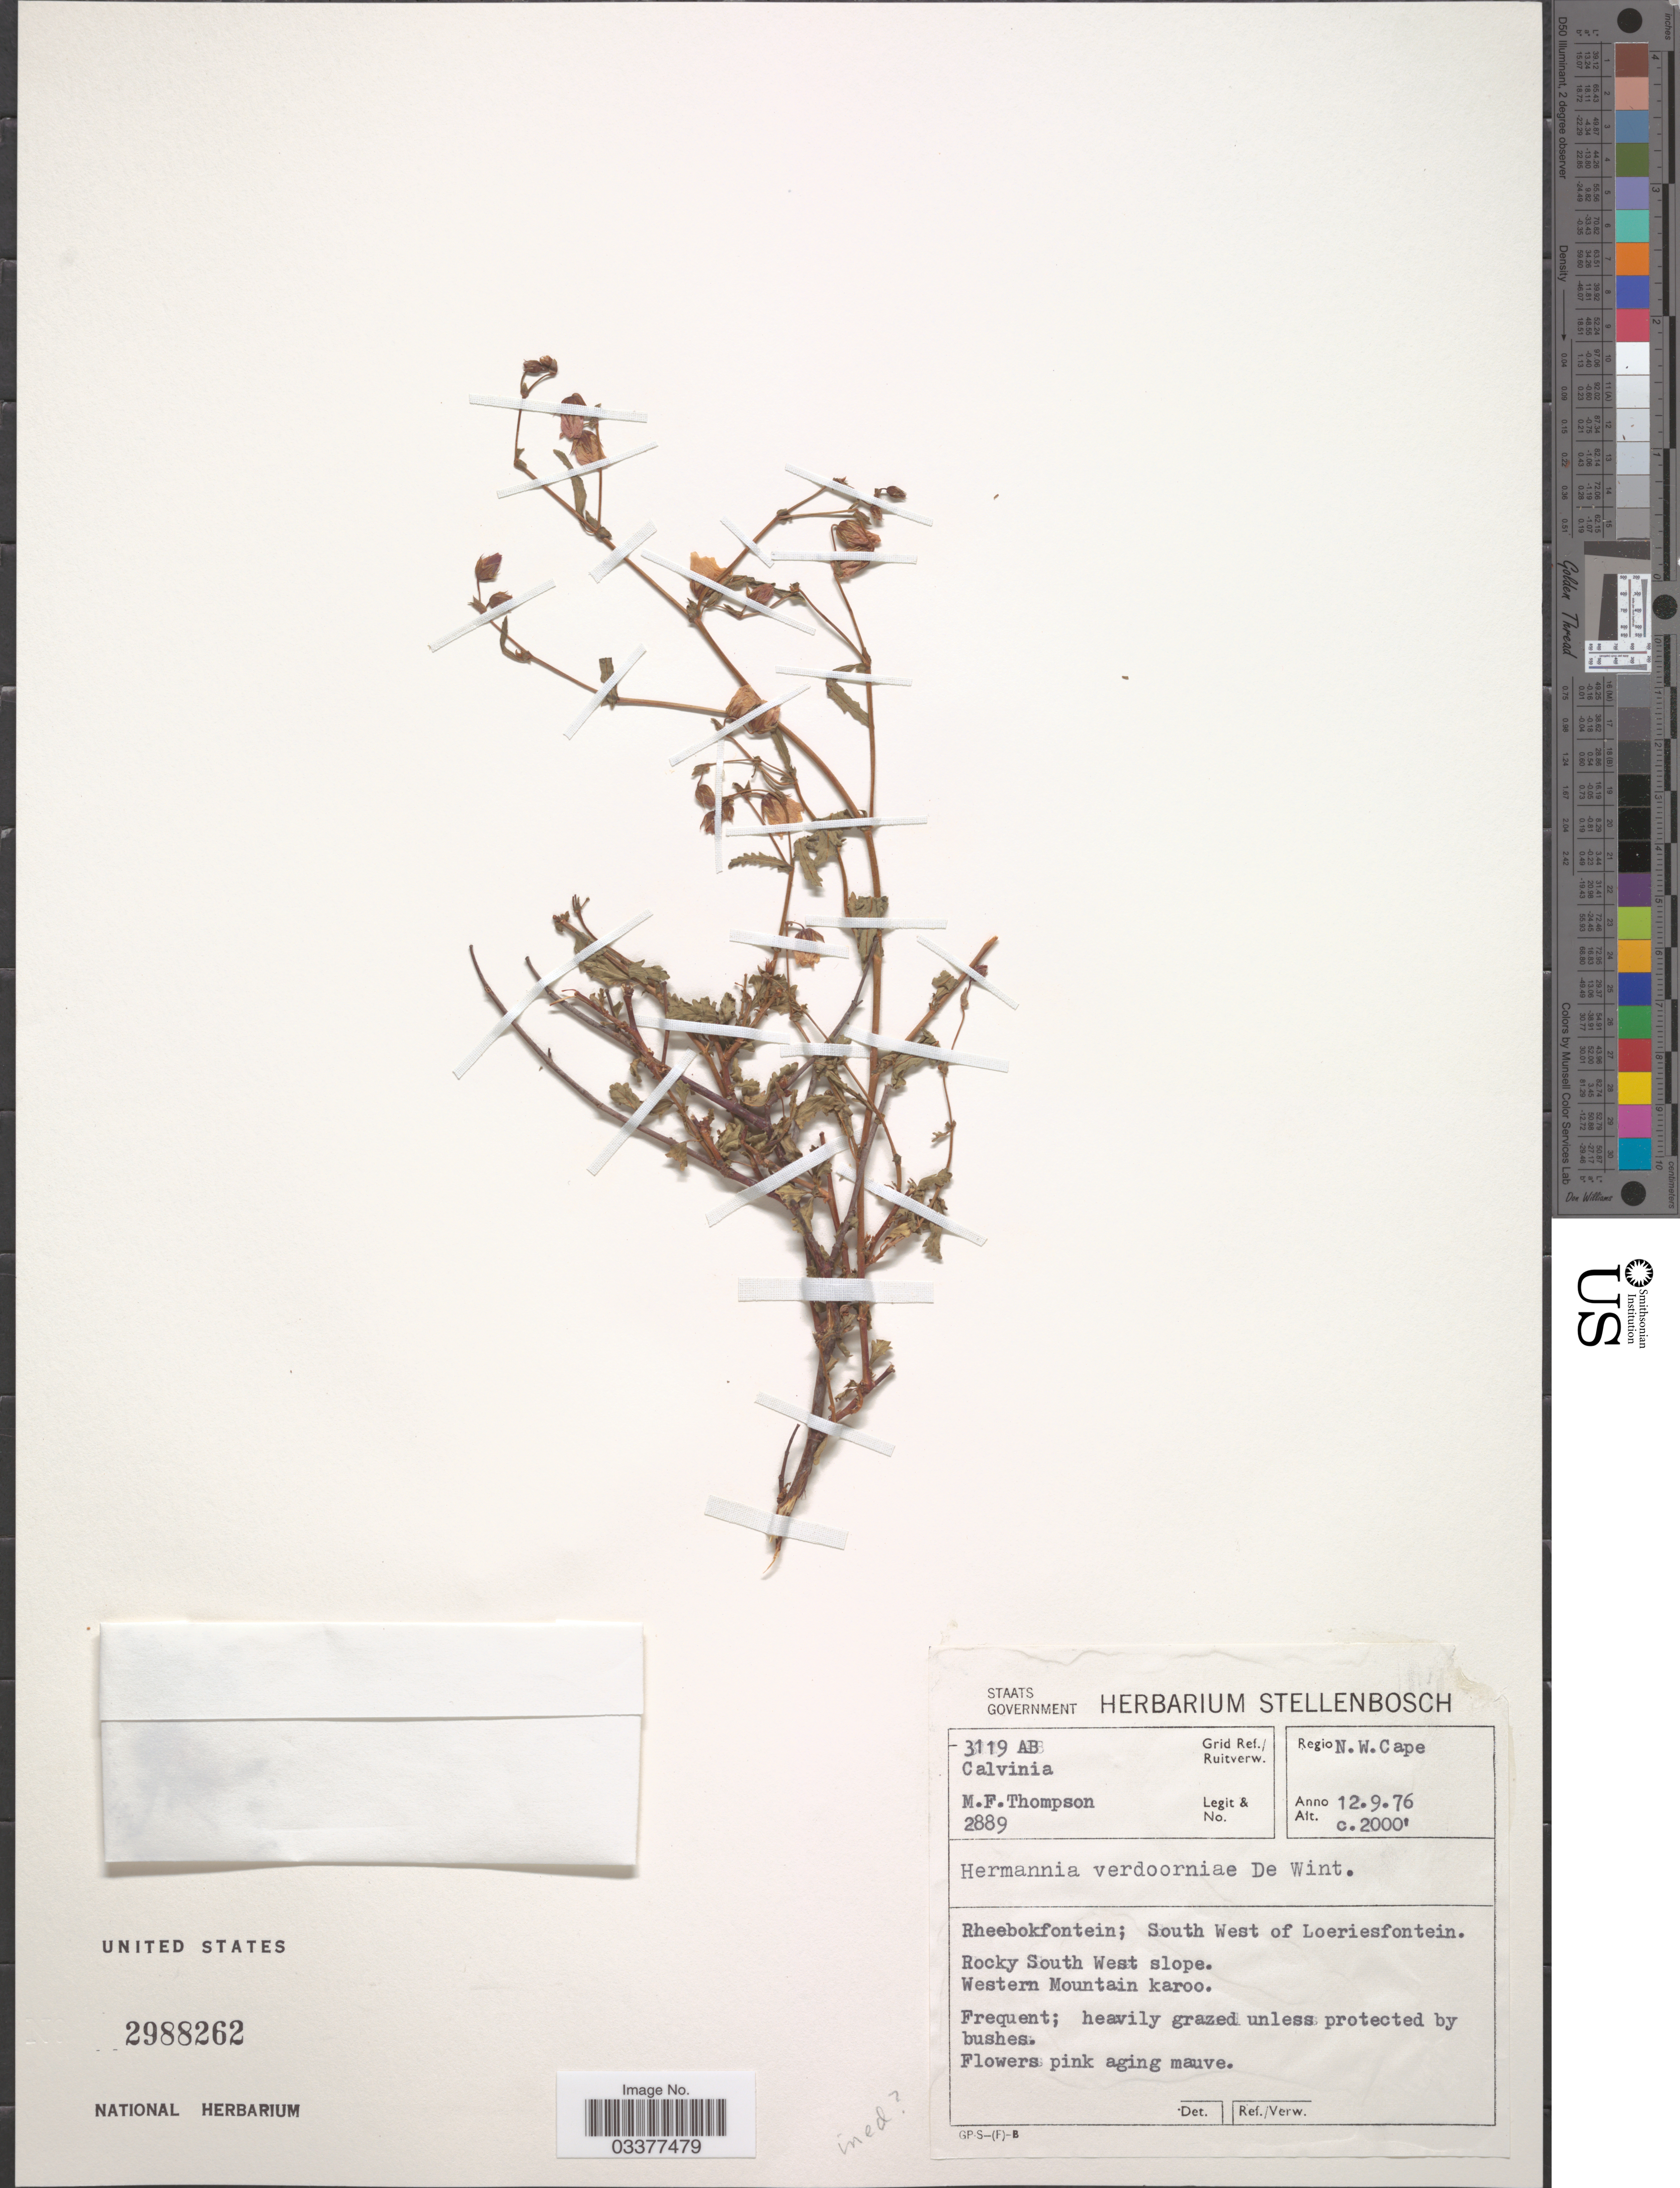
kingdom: Plantae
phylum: Tracheophyta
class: Magnoliopsida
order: Malvales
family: Malvaceae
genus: Hermannia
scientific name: Hermannia verdoorniae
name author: De Winter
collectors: M. F. Thompson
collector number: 2889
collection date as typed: Transcribed d/m/y: 12/9/76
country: South Africa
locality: Regio N. W. Cape. Grid Ref./Ruitverw. 3119 AB. Rheebokfontein; South West of Loeriesfontein. Rocky South West slope.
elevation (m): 610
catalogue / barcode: US 2988262